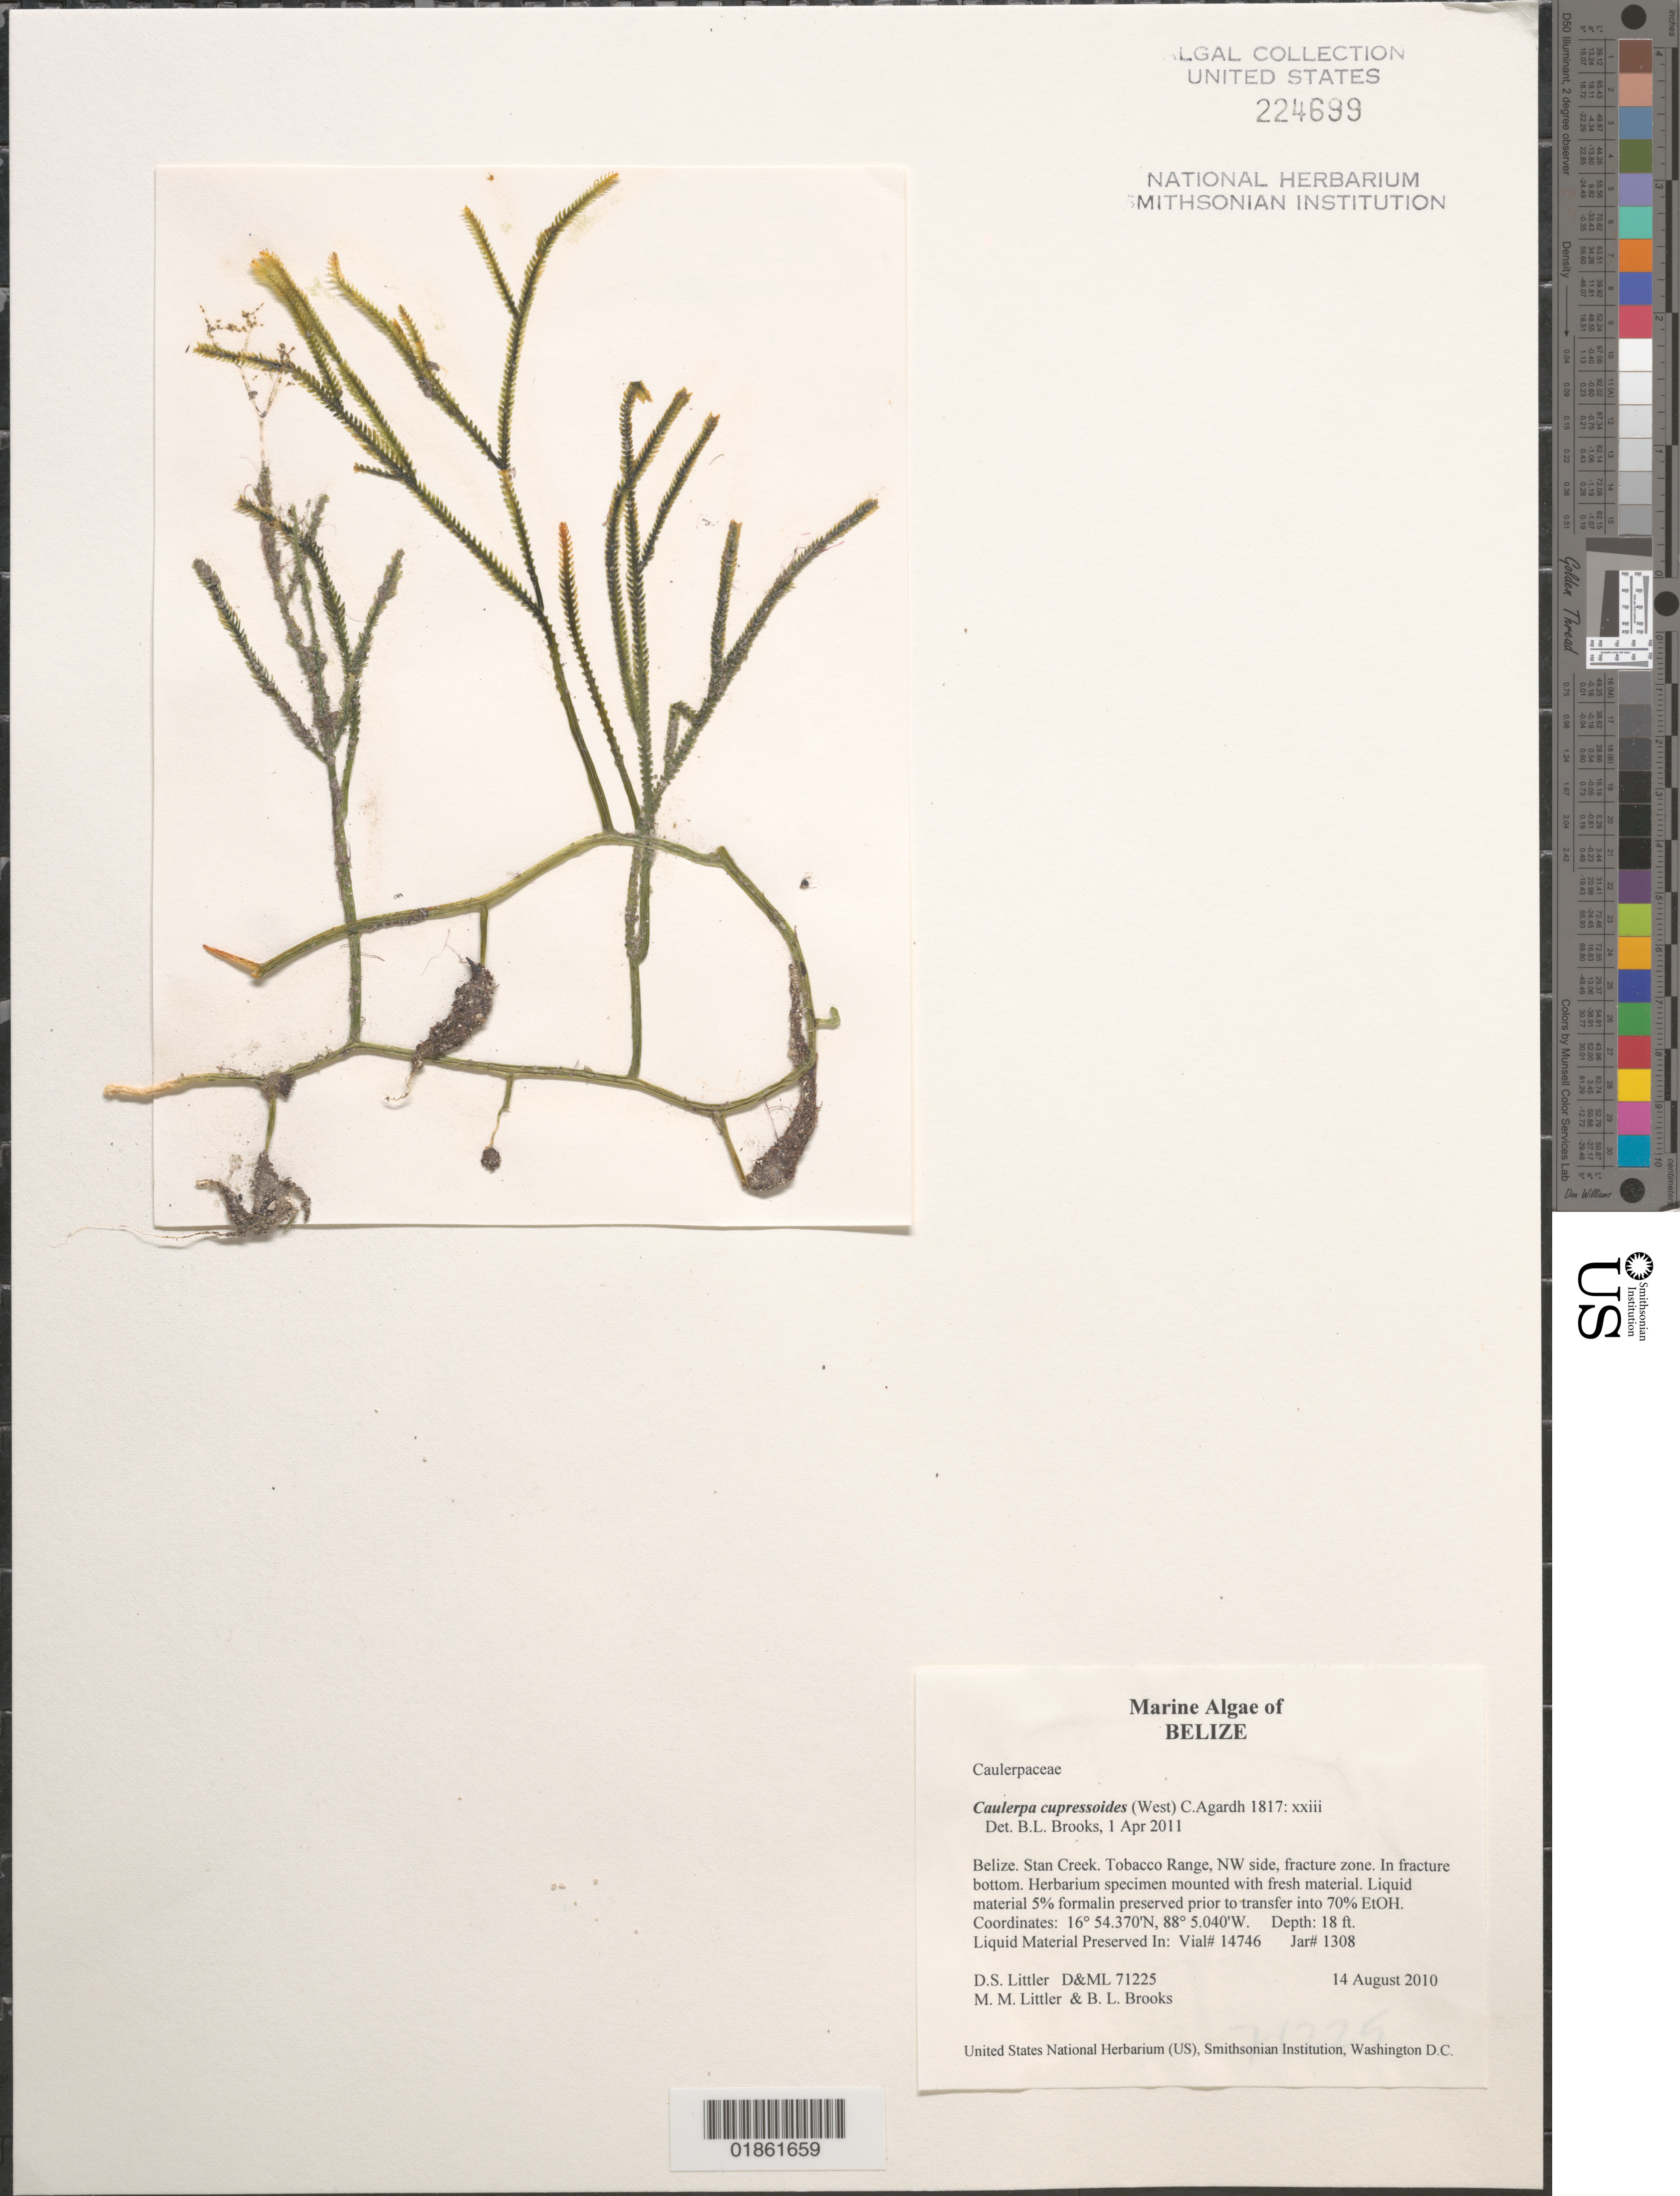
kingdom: Plantae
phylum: Chlorophyta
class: Ulvophyceae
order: Bryopsidales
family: Caulerpaceae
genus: Caulerpa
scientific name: Caulerpa cupressoides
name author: (Vahl) C. Agardh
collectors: D. S. Littler & M. M. Littler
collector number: D&ML 71225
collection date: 2010-08-14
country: Belize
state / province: Stann Creek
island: Tobacco Range Cays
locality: Tobacco Range fracture zone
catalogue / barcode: US 224699